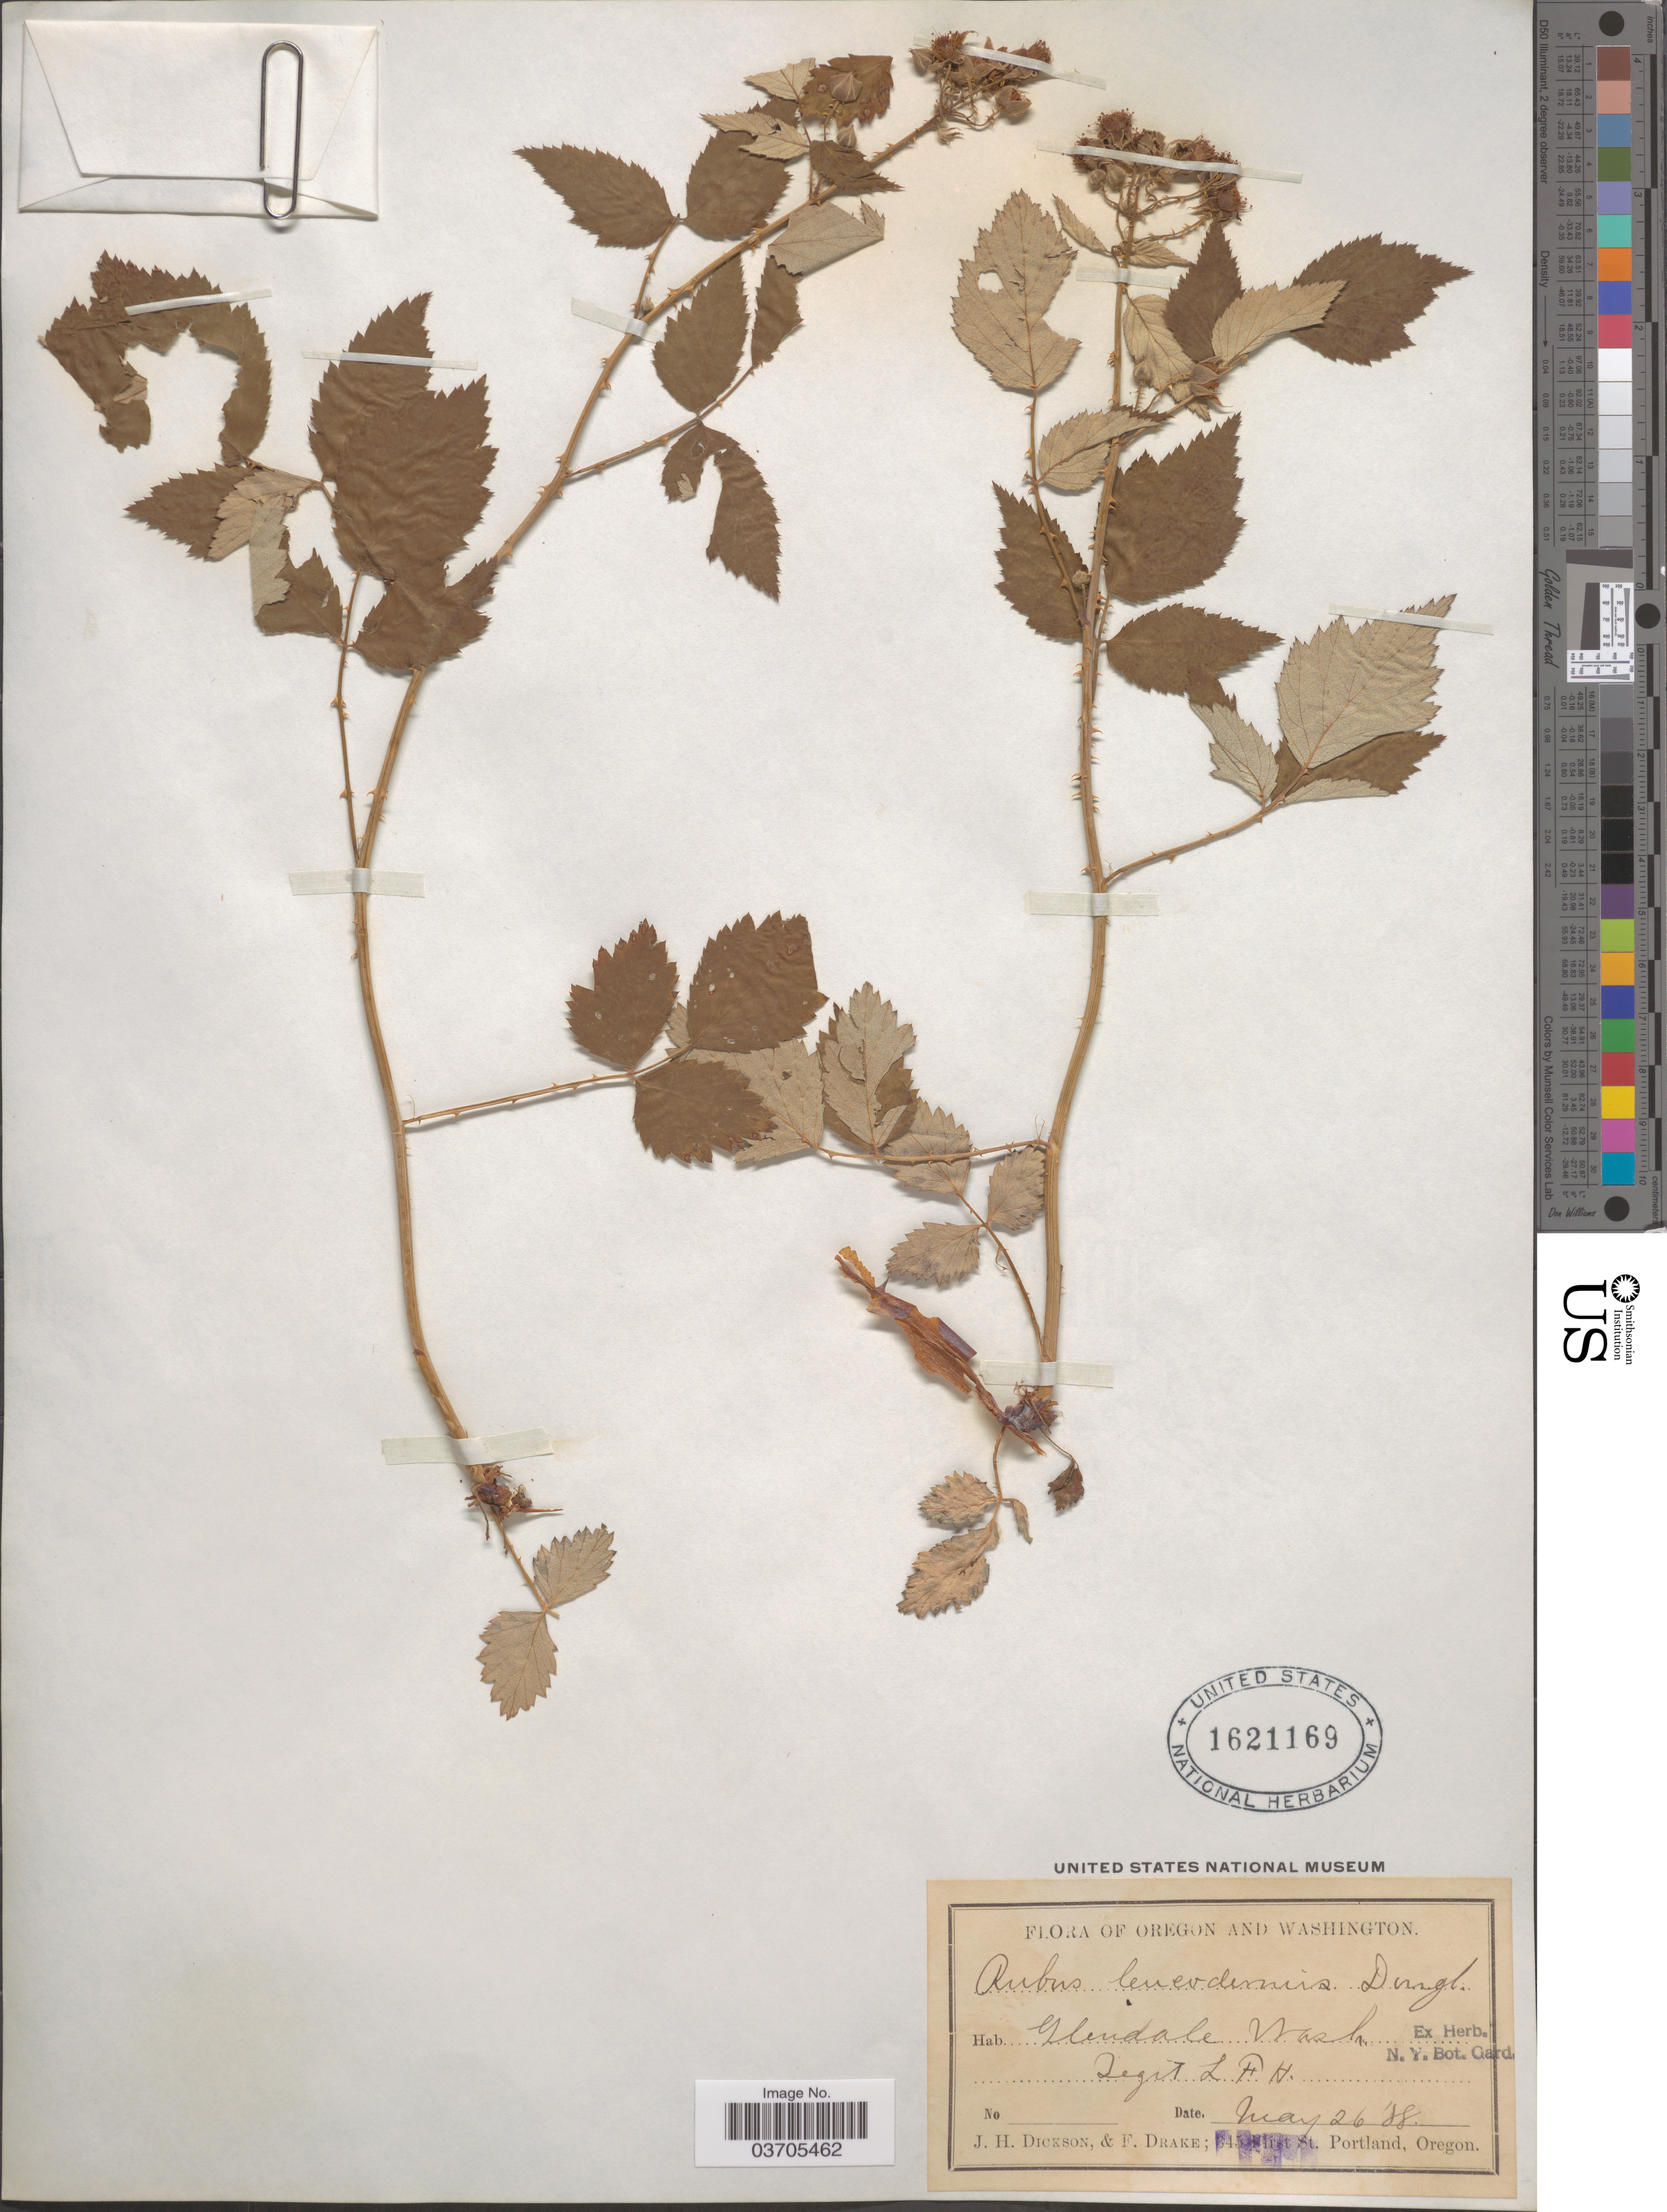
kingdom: Plantae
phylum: Tracheophyta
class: Magnoliopsida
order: Rosales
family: Rosaceae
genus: Rubus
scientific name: Rubus leucodermis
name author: Douglas ex Torr. & A. Gray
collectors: L. F. H.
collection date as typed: Transcribed d/m/y: 26/5/88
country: United States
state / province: Washington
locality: Glendale.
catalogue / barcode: US 1621169